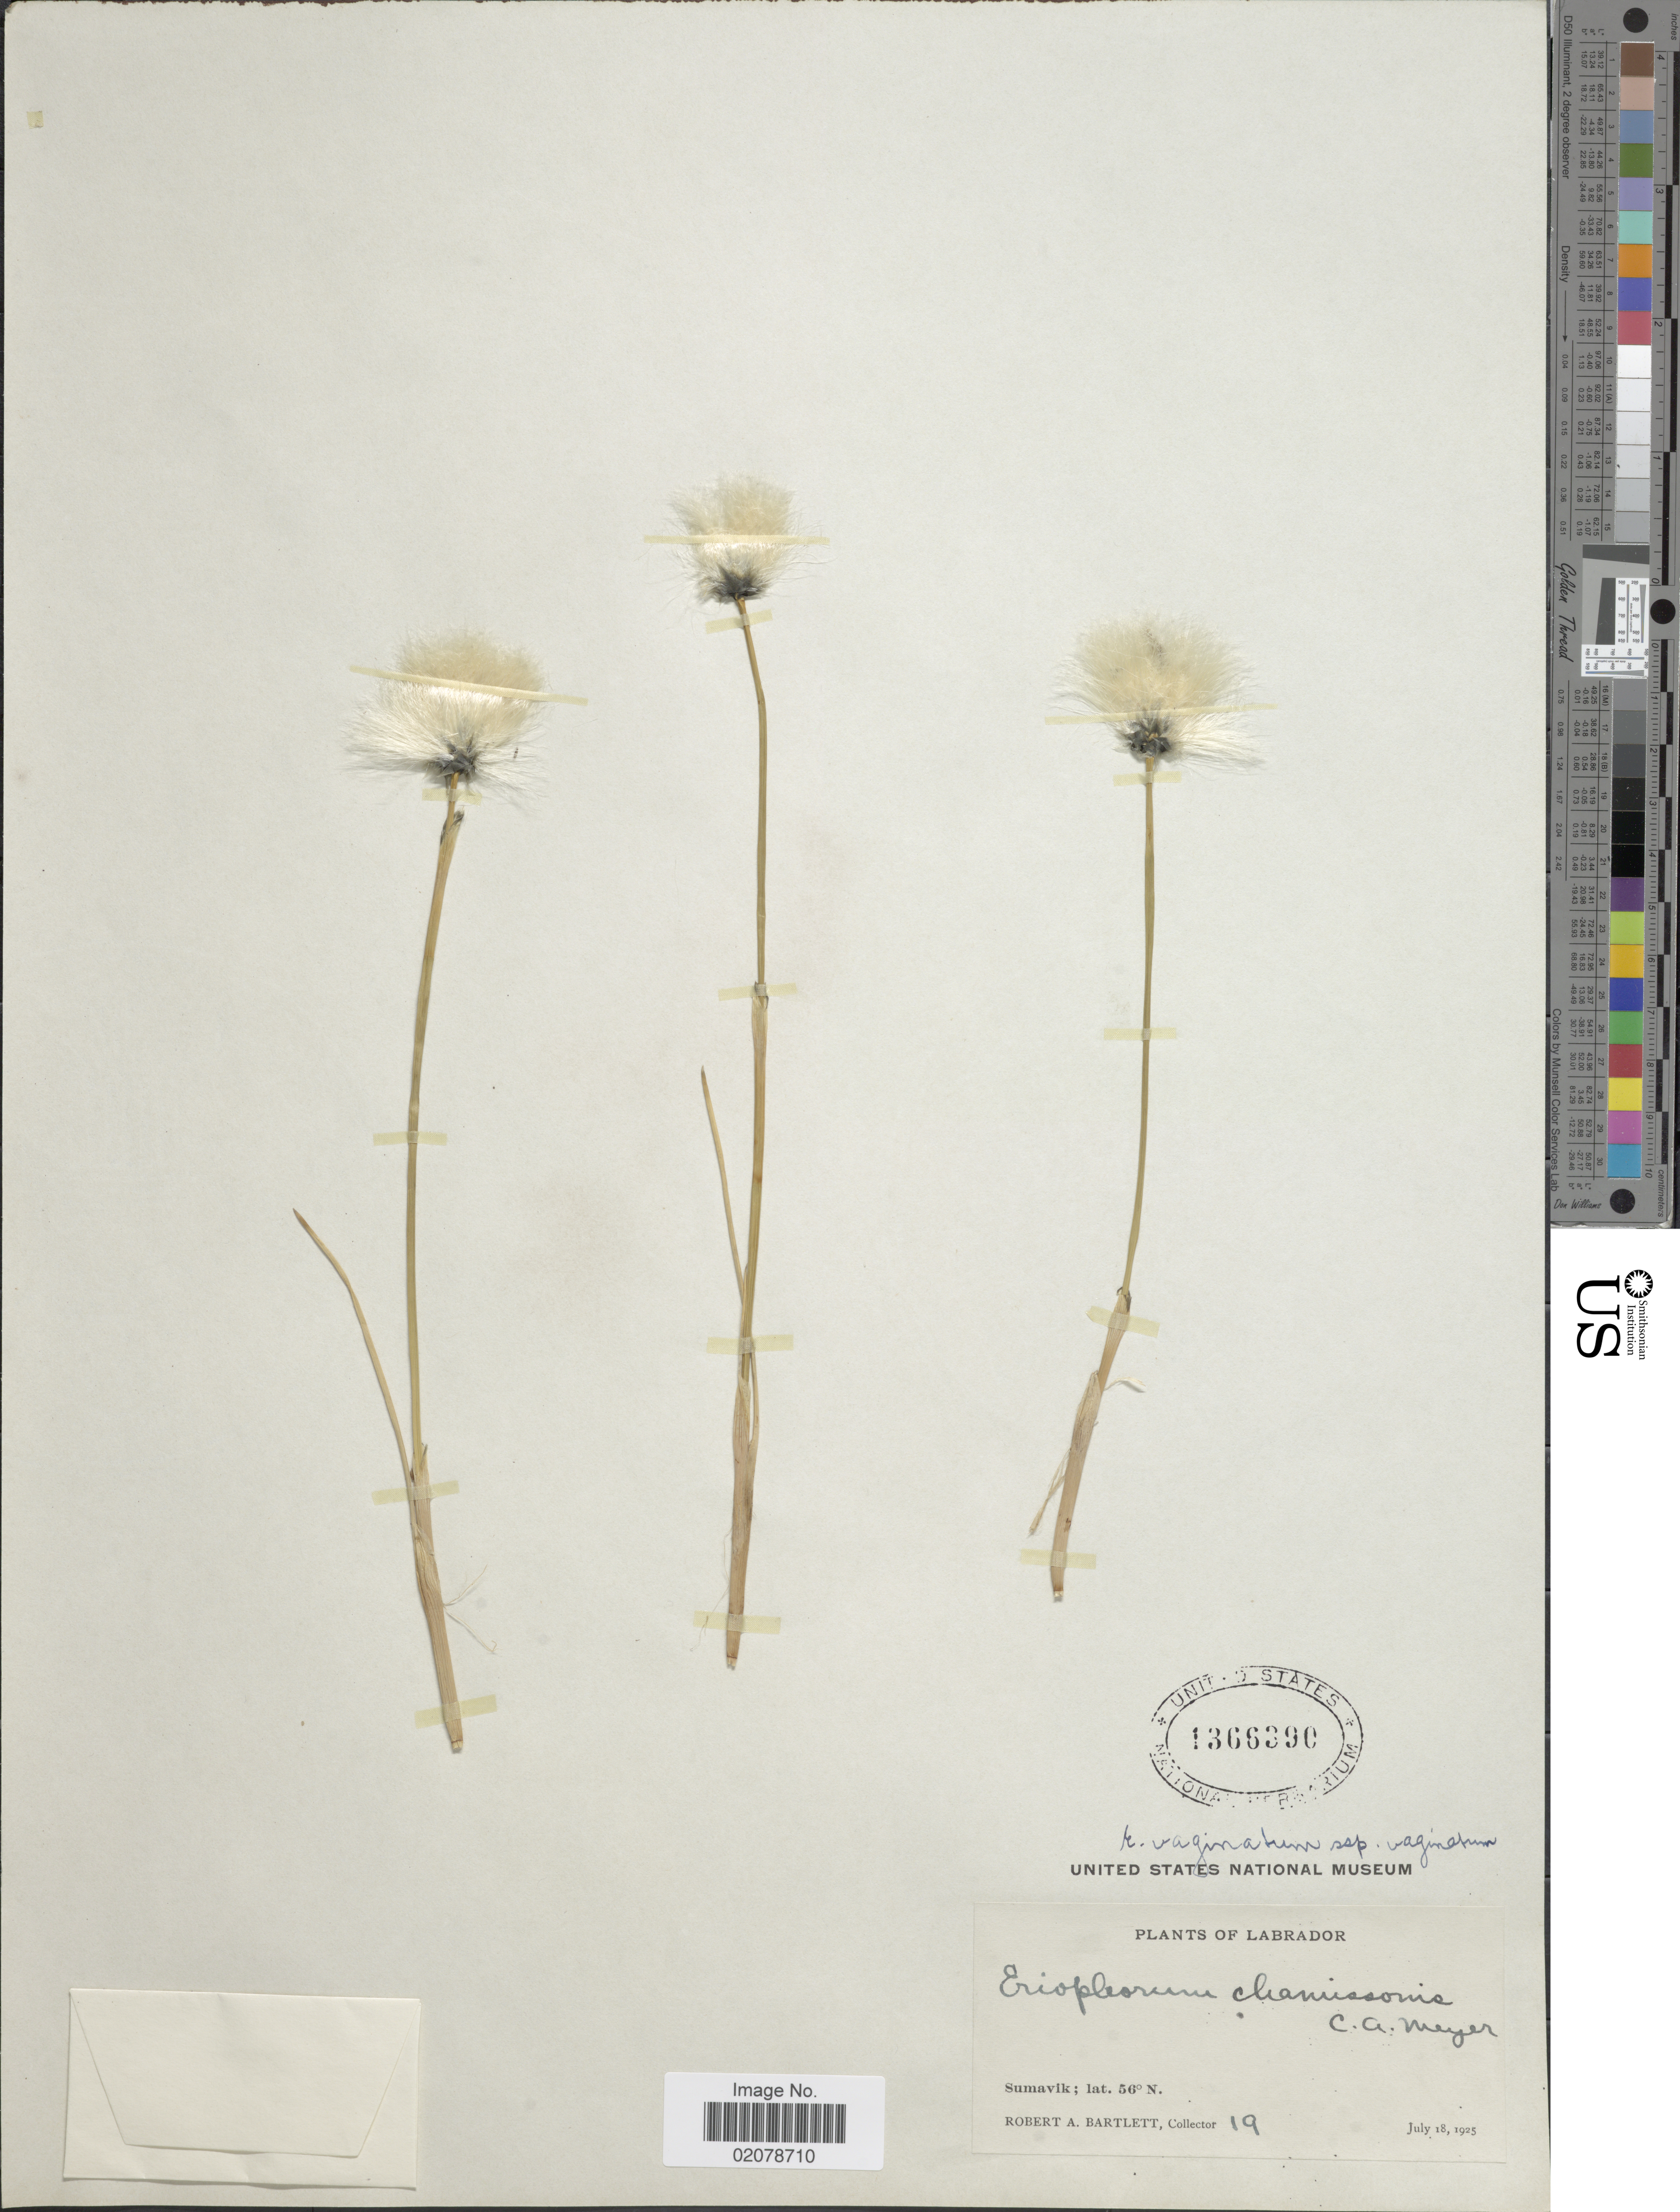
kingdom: Plantae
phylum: Tracheophyta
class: Liliopsida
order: Poales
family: Cyperaceae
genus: Eriophorum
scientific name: Eriophorum vaginatum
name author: L.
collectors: R. A. Bartlett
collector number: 19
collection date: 1925-07-18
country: Canada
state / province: Newfoundland and Labrador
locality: Labrador. Sumavik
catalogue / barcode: US 1366390